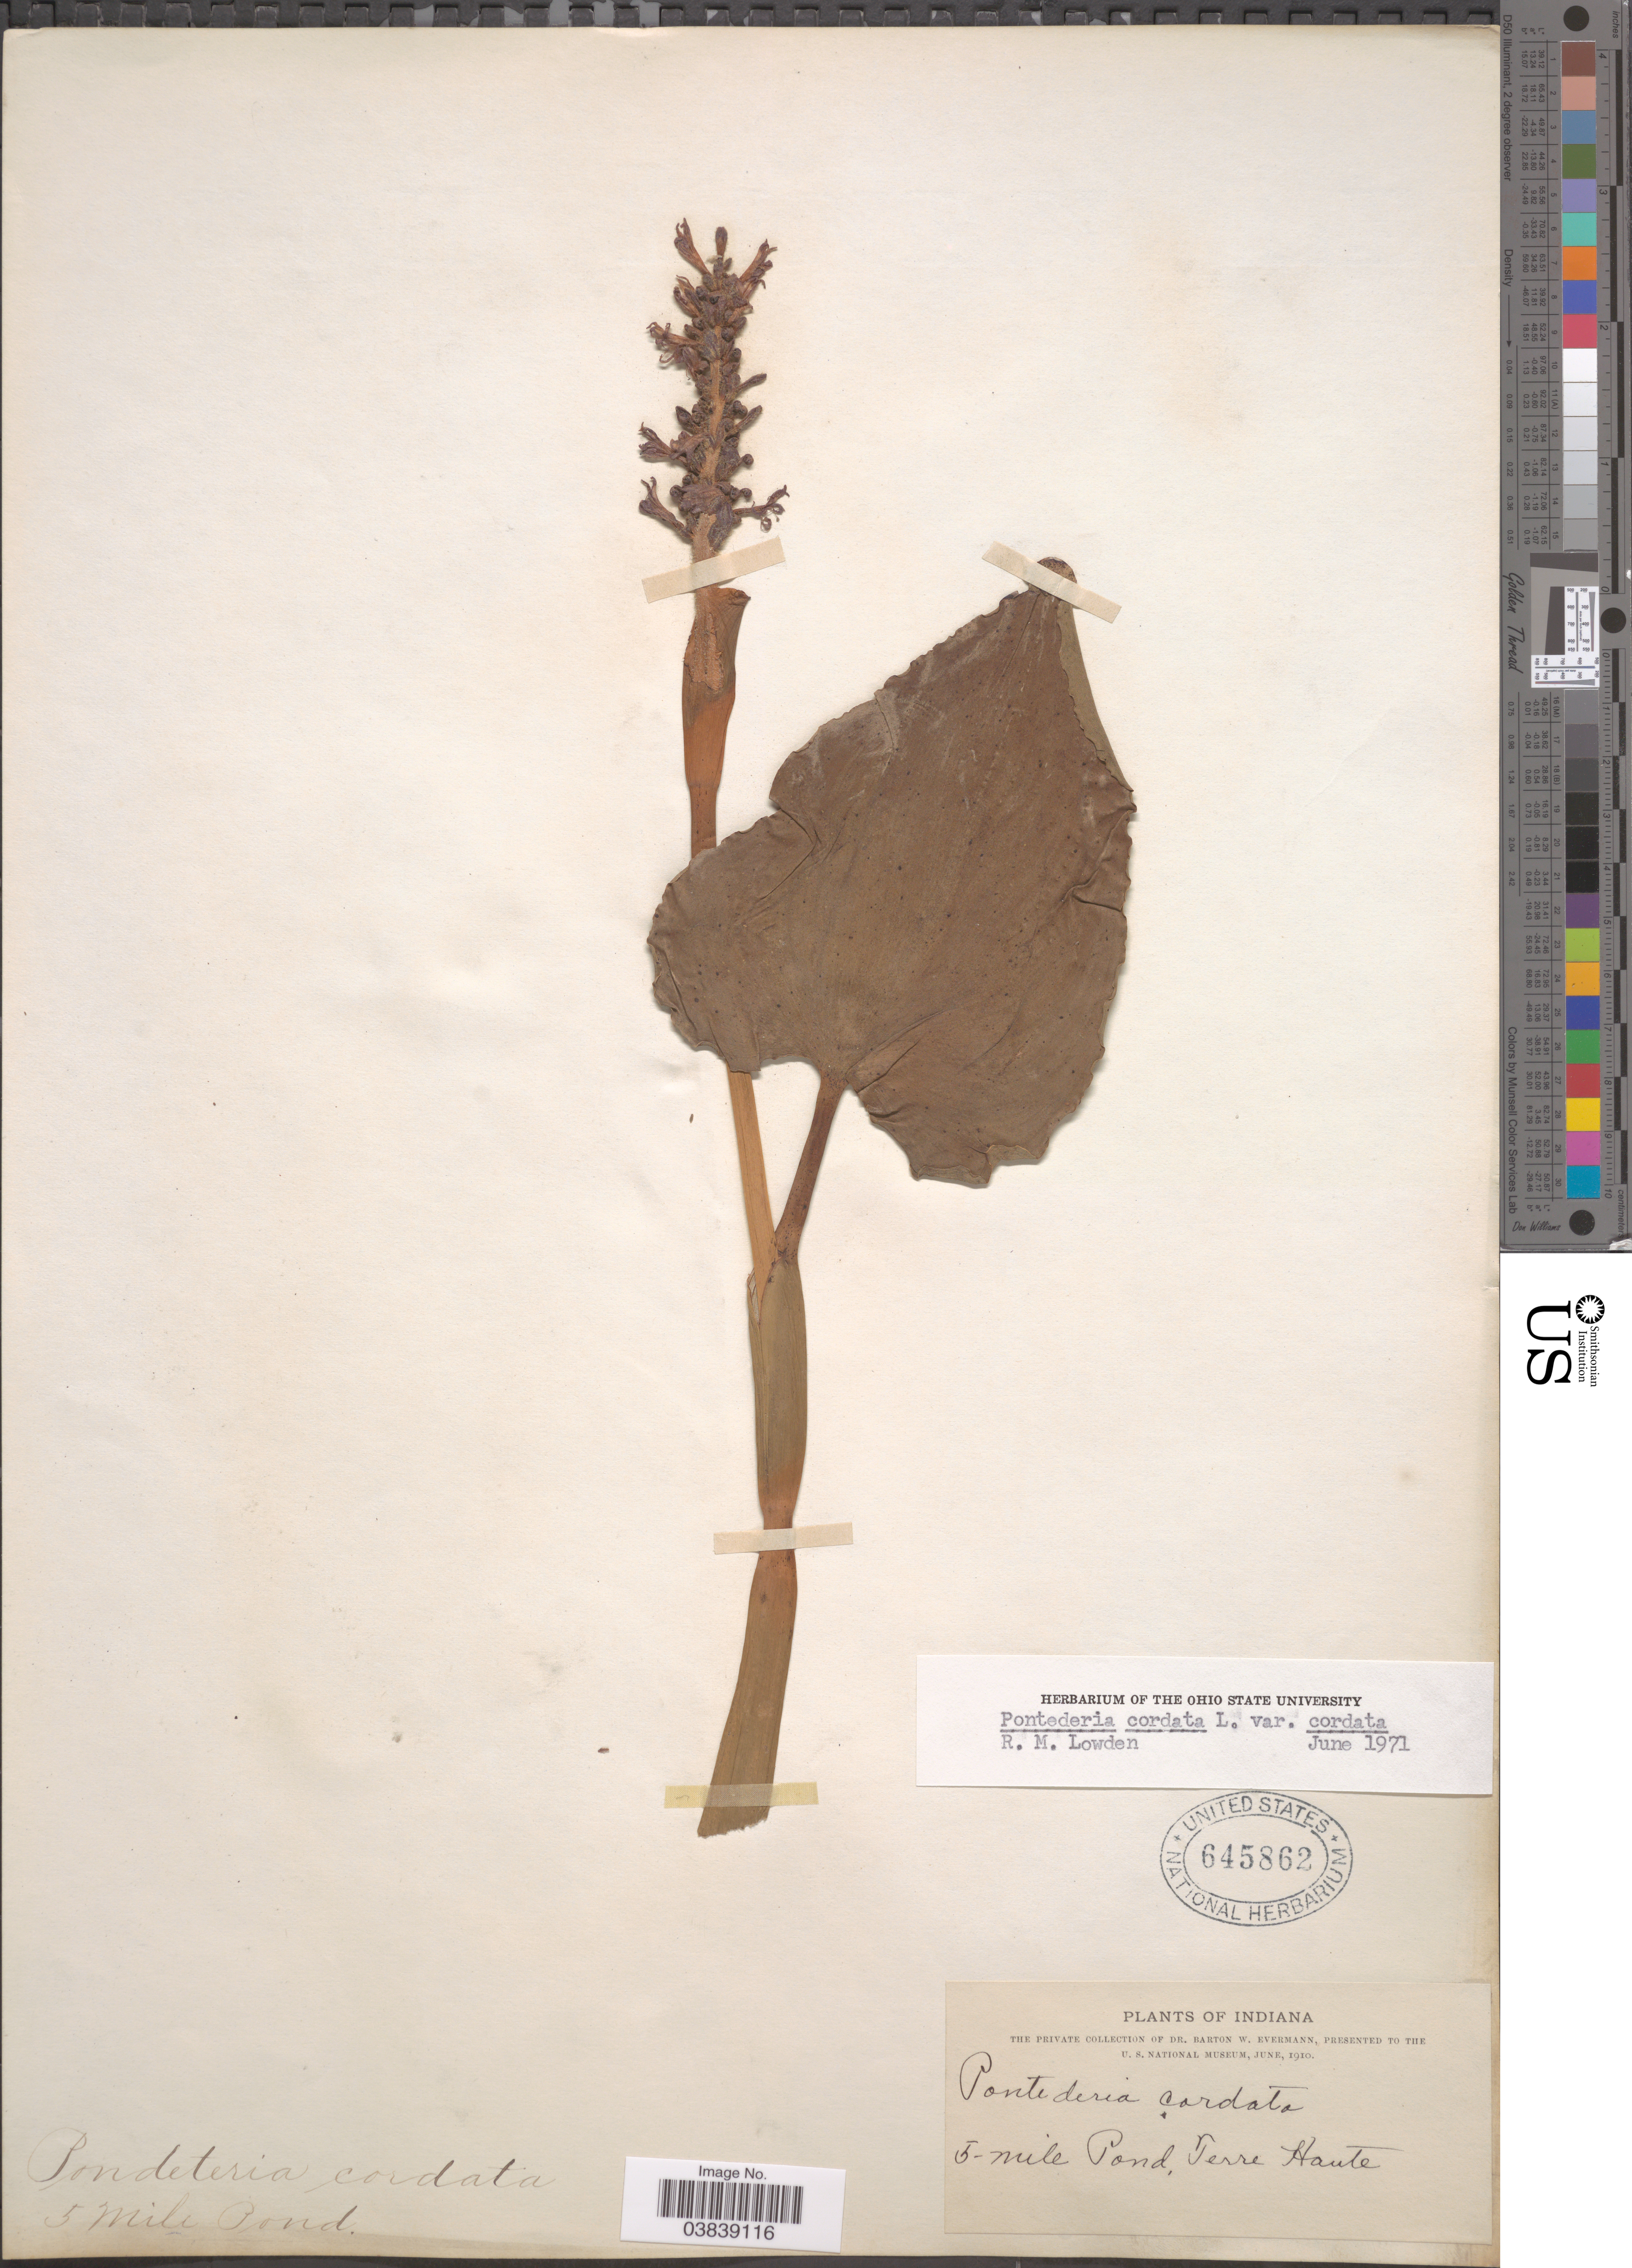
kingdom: Plantae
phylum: Tracheophyta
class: Liliopsida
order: Commelinales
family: Pontederiaceae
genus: Pontederia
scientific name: Pontederia cordata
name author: L.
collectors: B. W. Evermann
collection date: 1910-06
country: United States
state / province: Indiana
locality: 5 mile Pond, Terre Haute.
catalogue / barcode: US 645862